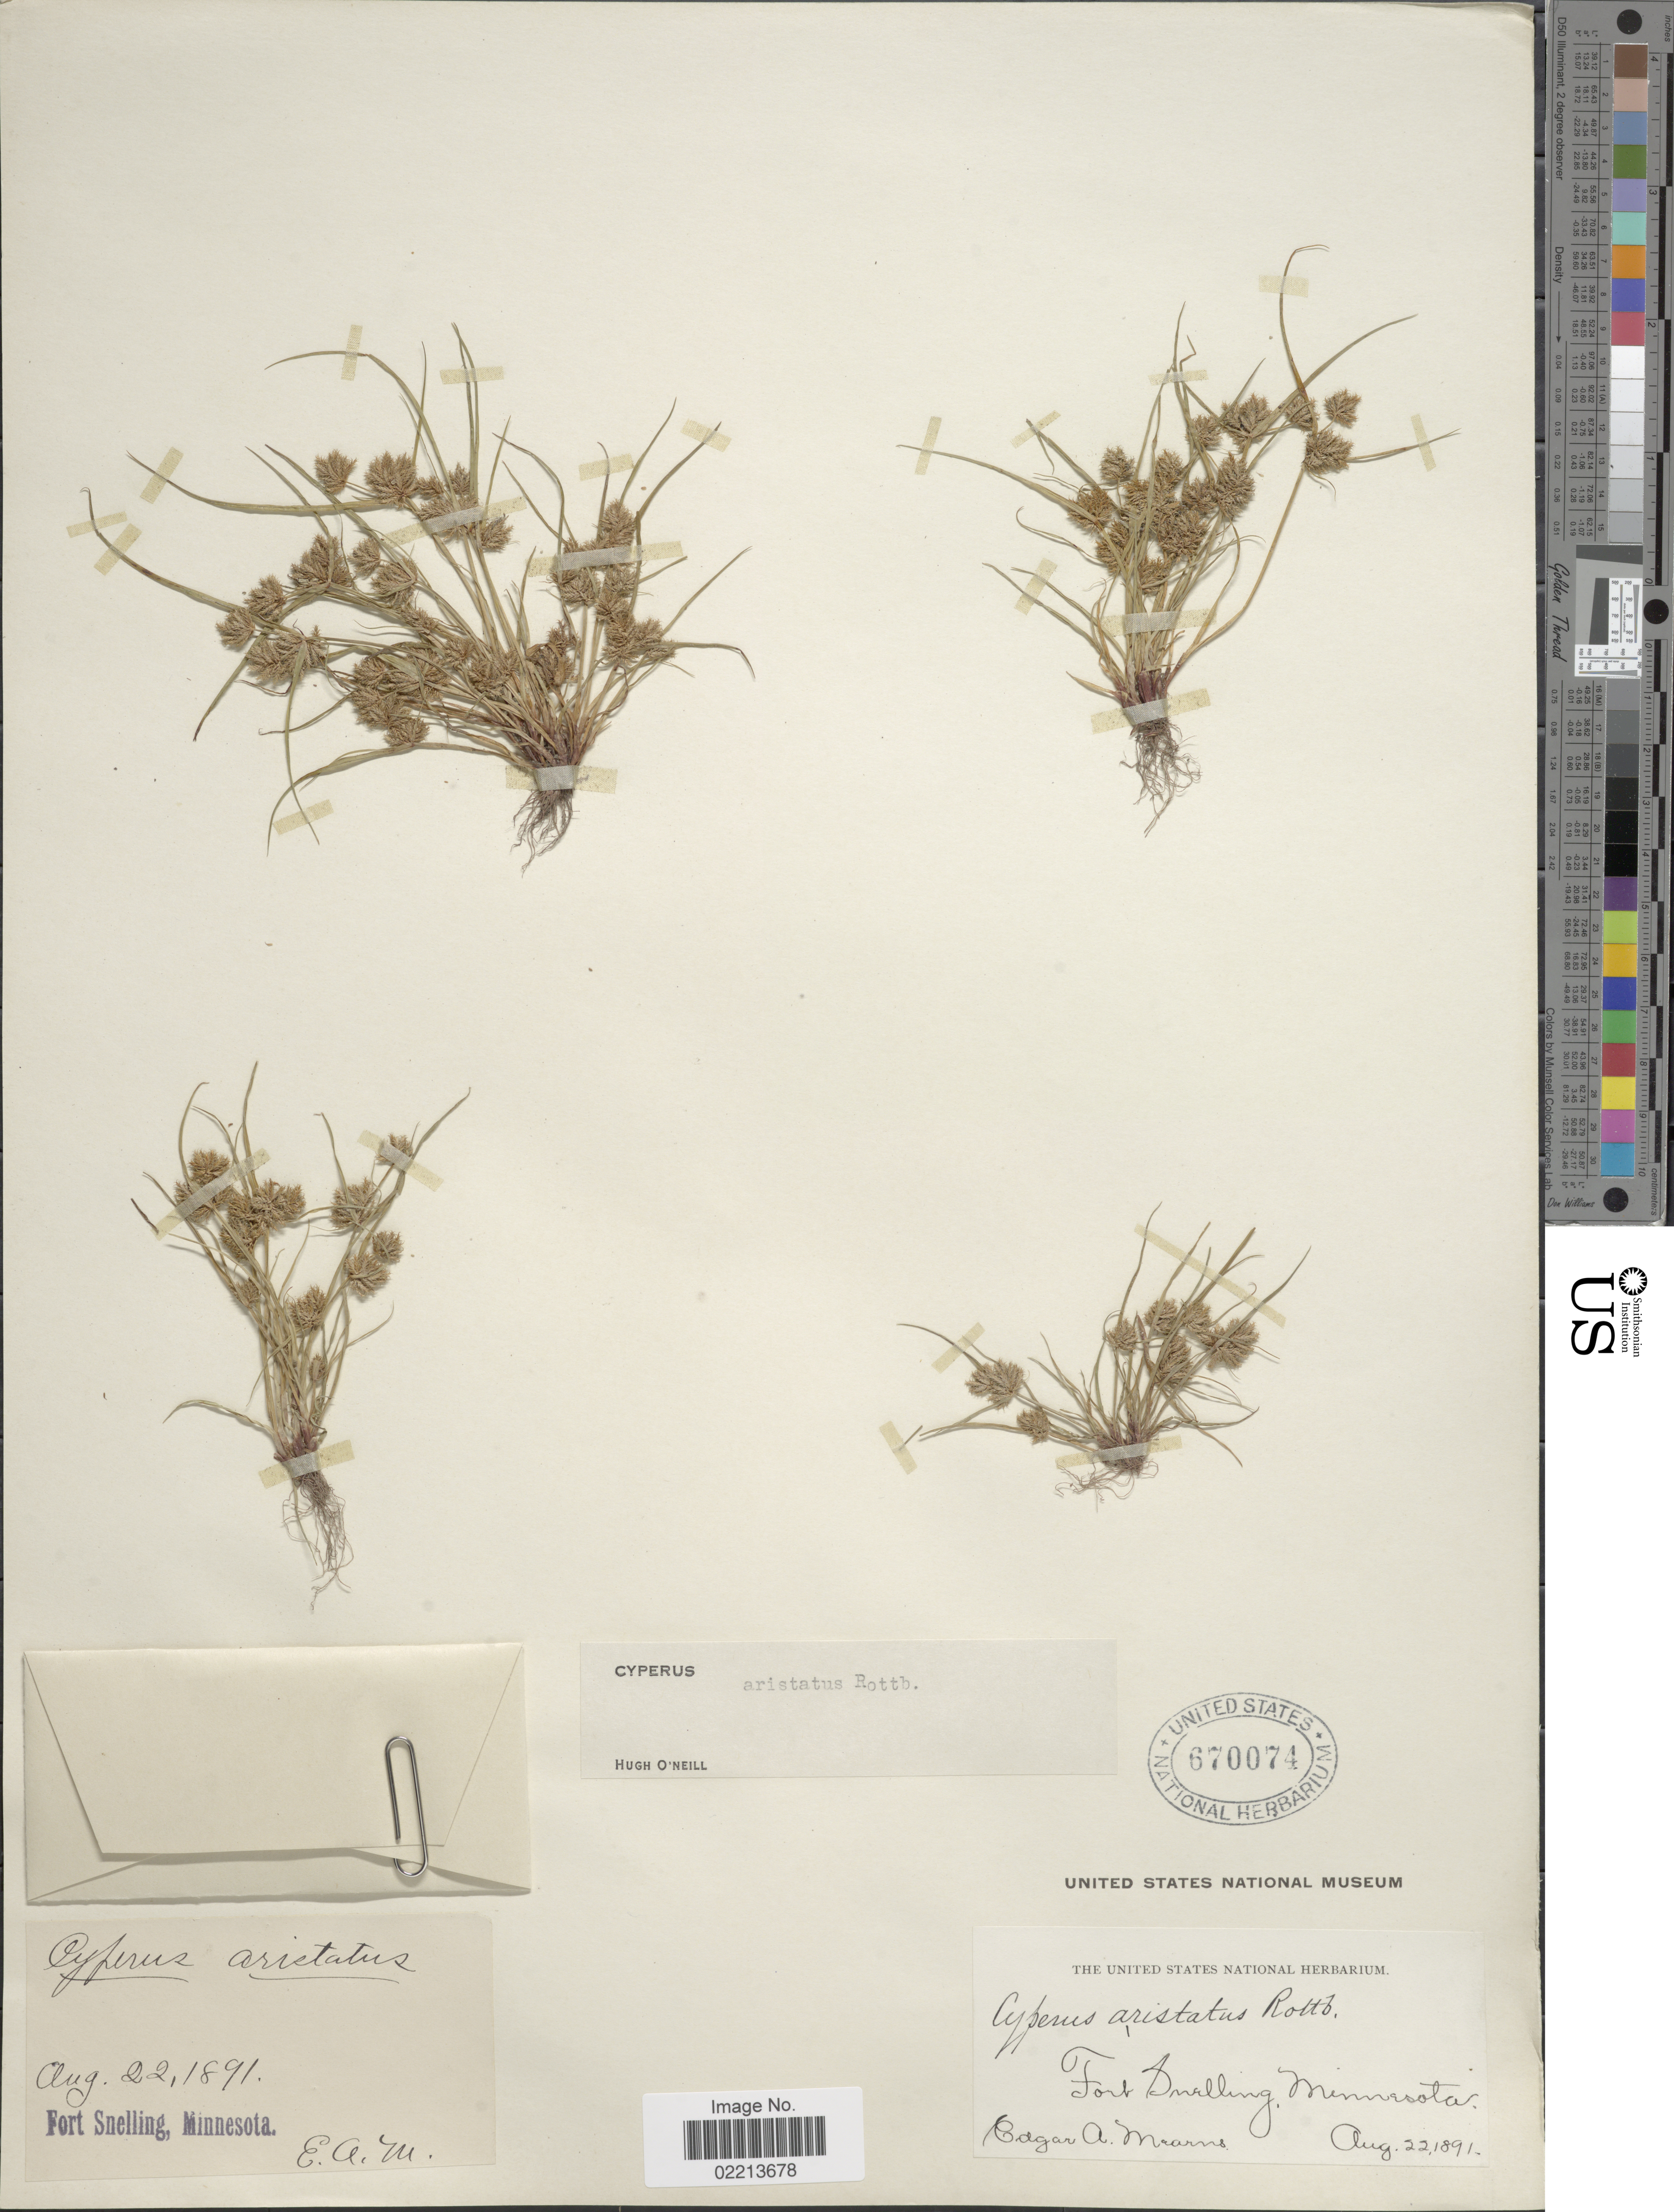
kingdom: Plantae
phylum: Tracheophyta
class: Liliopsida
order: Poales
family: Cyperaceae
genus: Cyperus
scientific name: Cyperus squarrosus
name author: L.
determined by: Strong, Mark T., (BOT), Smithsonian Institution - National Museum of Natural History (UNITED STATES)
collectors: E. A. Mearns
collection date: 1891-08-22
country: United States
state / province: Minnesota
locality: Fort Snelling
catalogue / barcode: US 670074